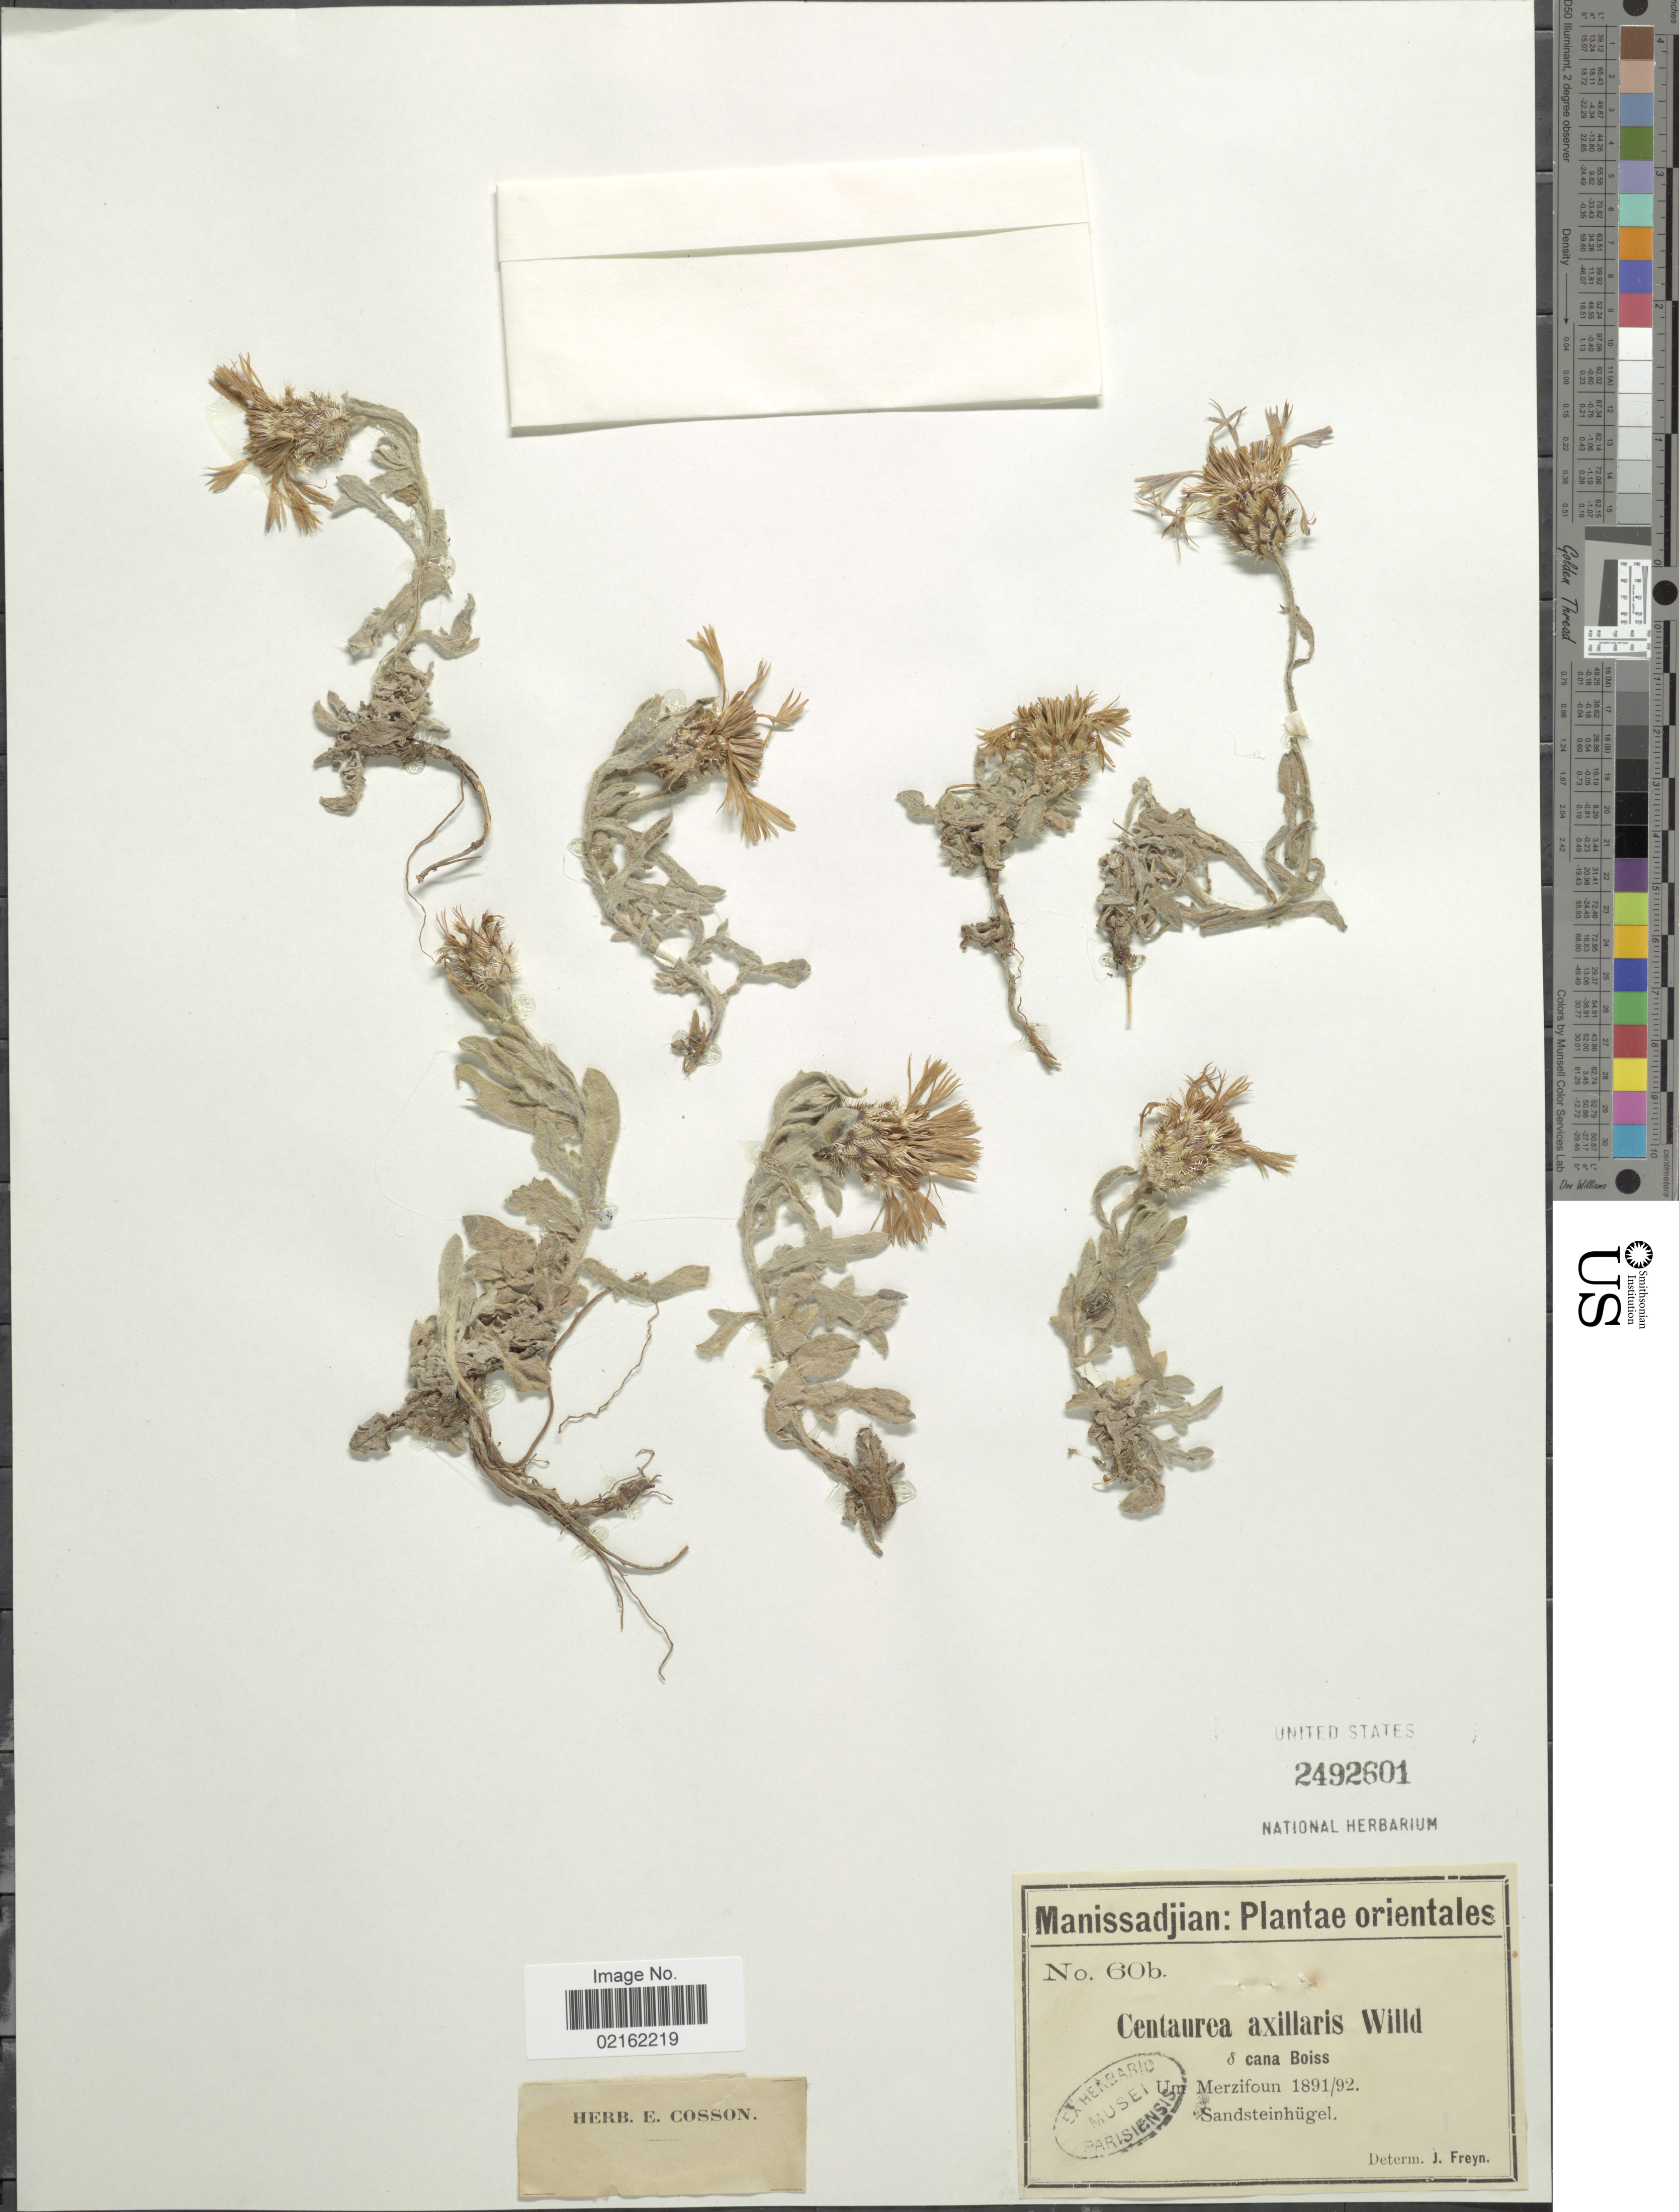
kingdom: Plantae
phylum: Tracheophyta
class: Magnoliopsida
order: Asterales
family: Asteraceae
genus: Centaurea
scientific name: Centaurea triumfetti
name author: All.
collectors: -. Manissadjian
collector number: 60b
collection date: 1891/1892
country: Turkey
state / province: Amasya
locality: Sandsteinhugel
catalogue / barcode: US 2492601